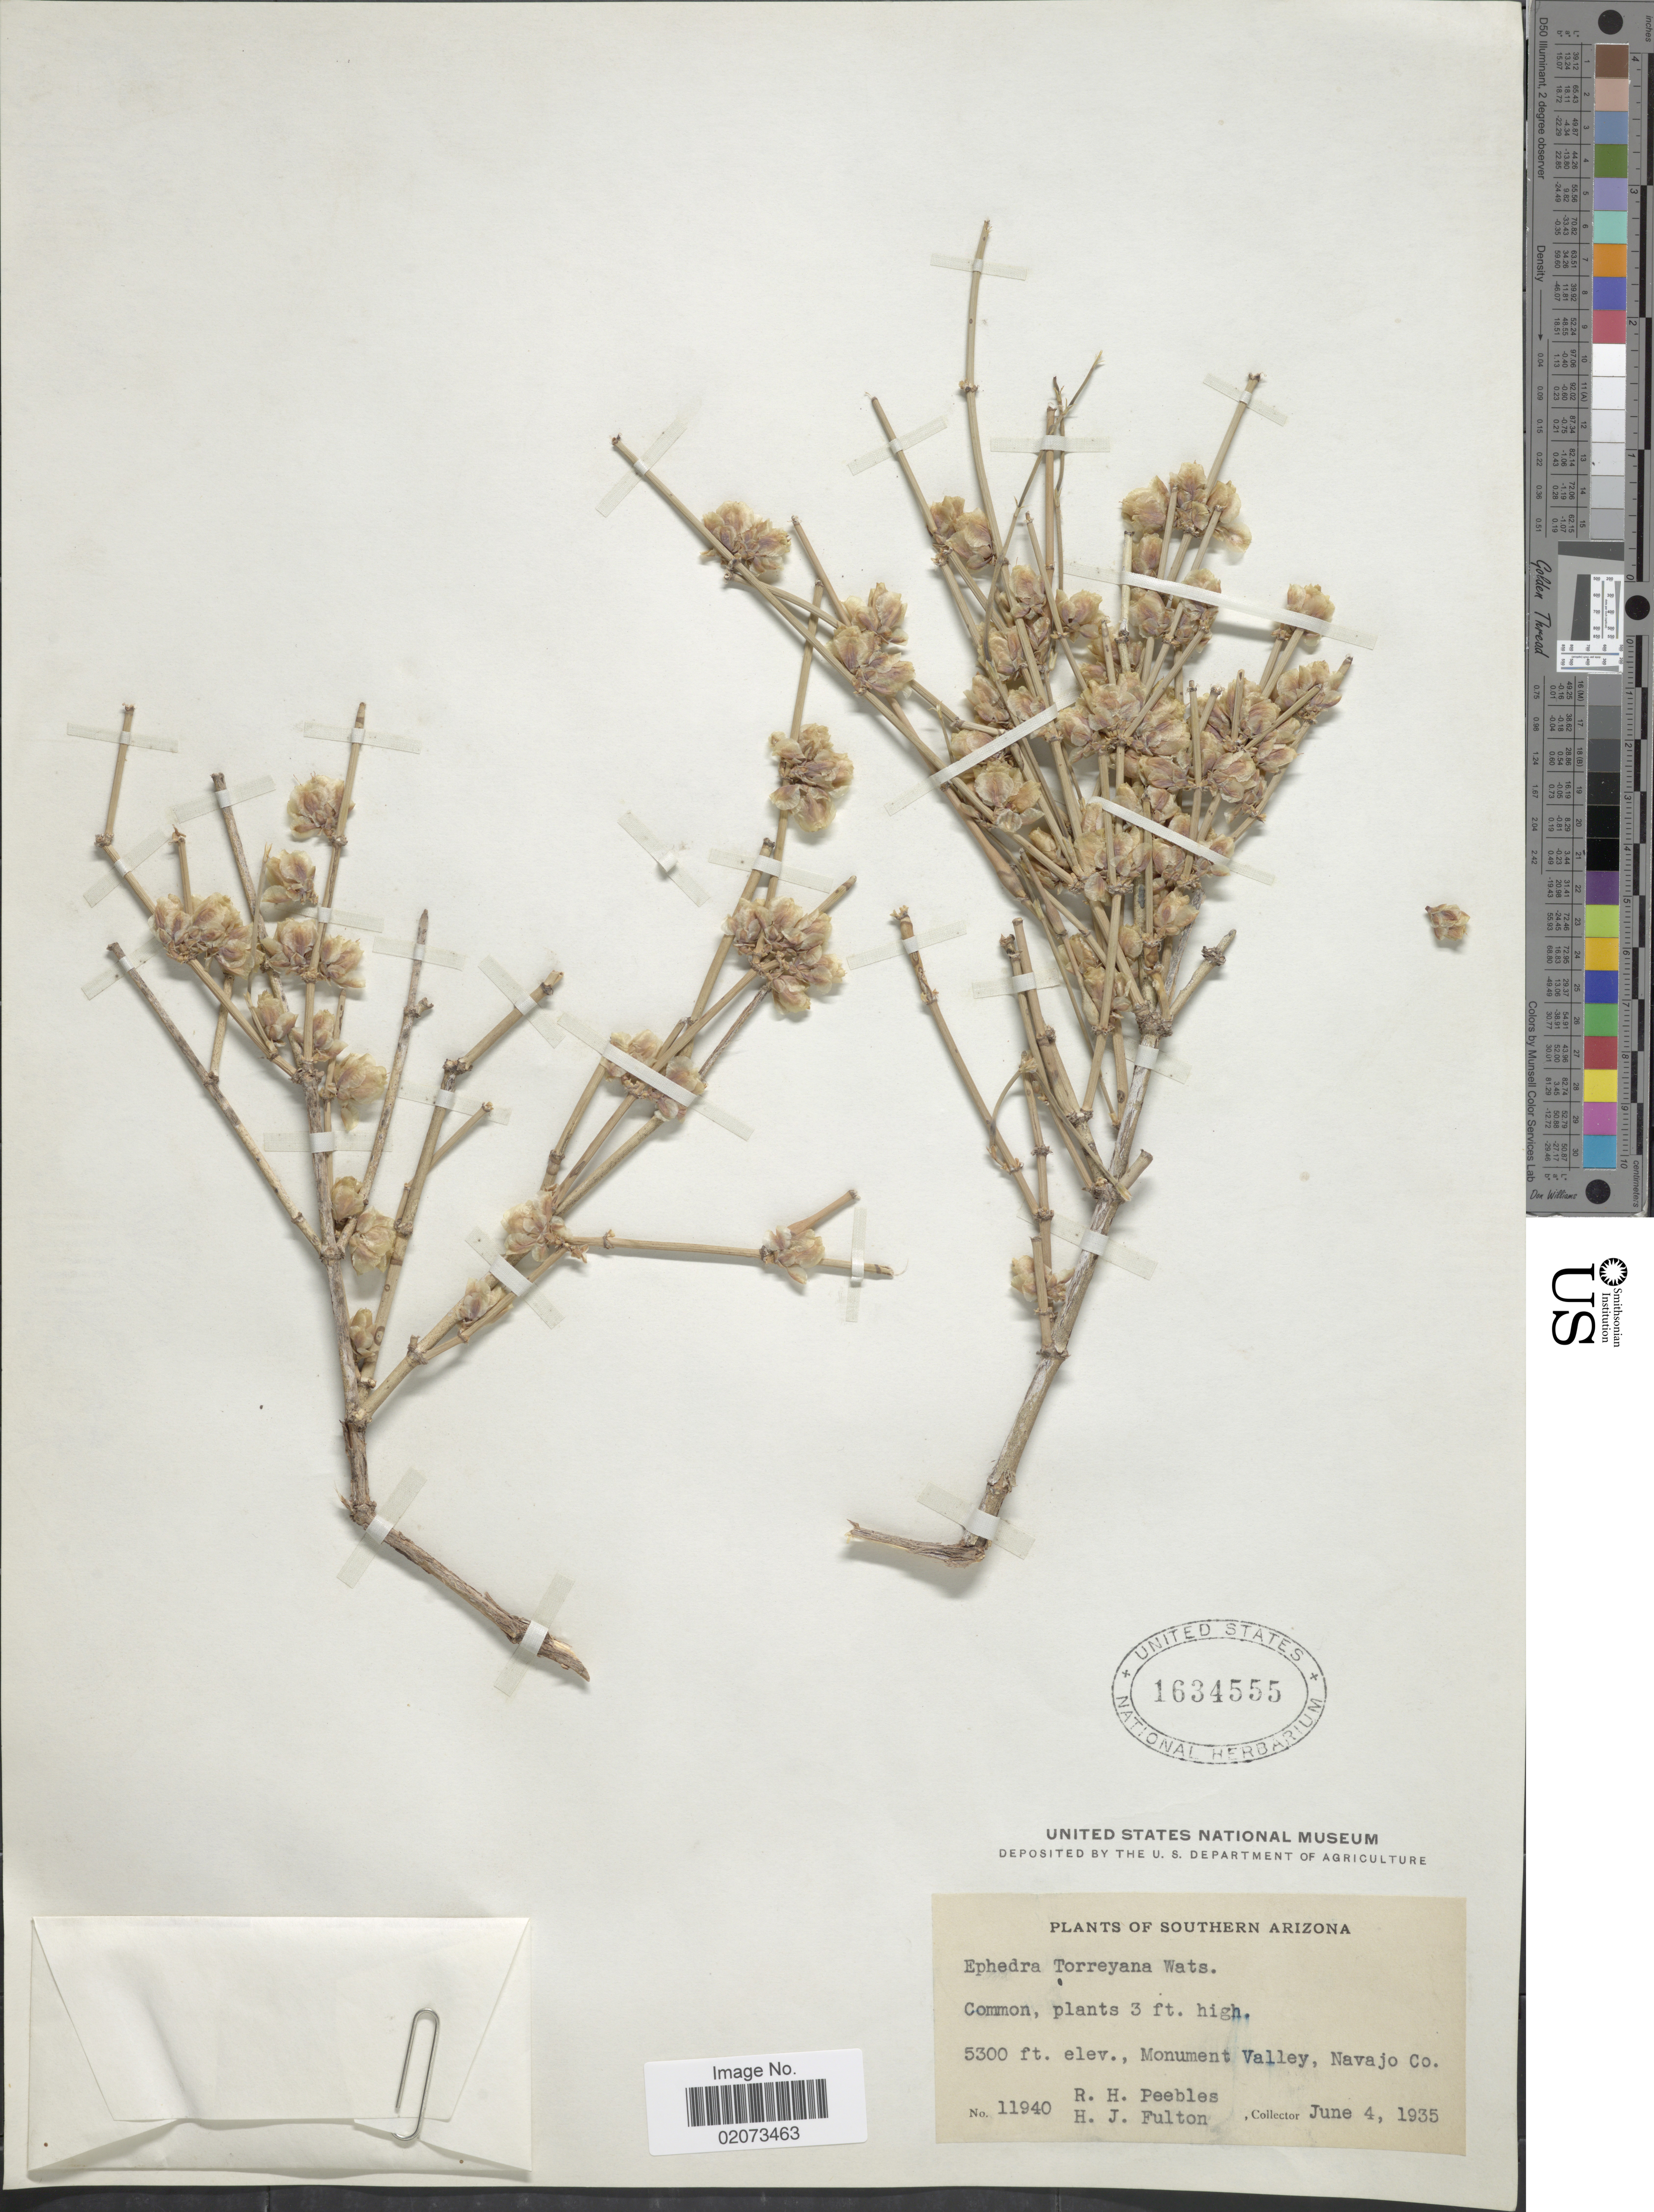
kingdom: Plantae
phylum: Tracheophyta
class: Gnetopsida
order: Ephedrales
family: Ephedraceae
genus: Ephedra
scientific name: Ephedra torreyana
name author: S. Watson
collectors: R. H. Peebles & H. Fulton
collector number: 11940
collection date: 1935-06-04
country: United States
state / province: Arizona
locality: Southern Arizona. Monument Valley, Navajo Co.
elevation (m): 1615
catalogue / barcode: US 1634555